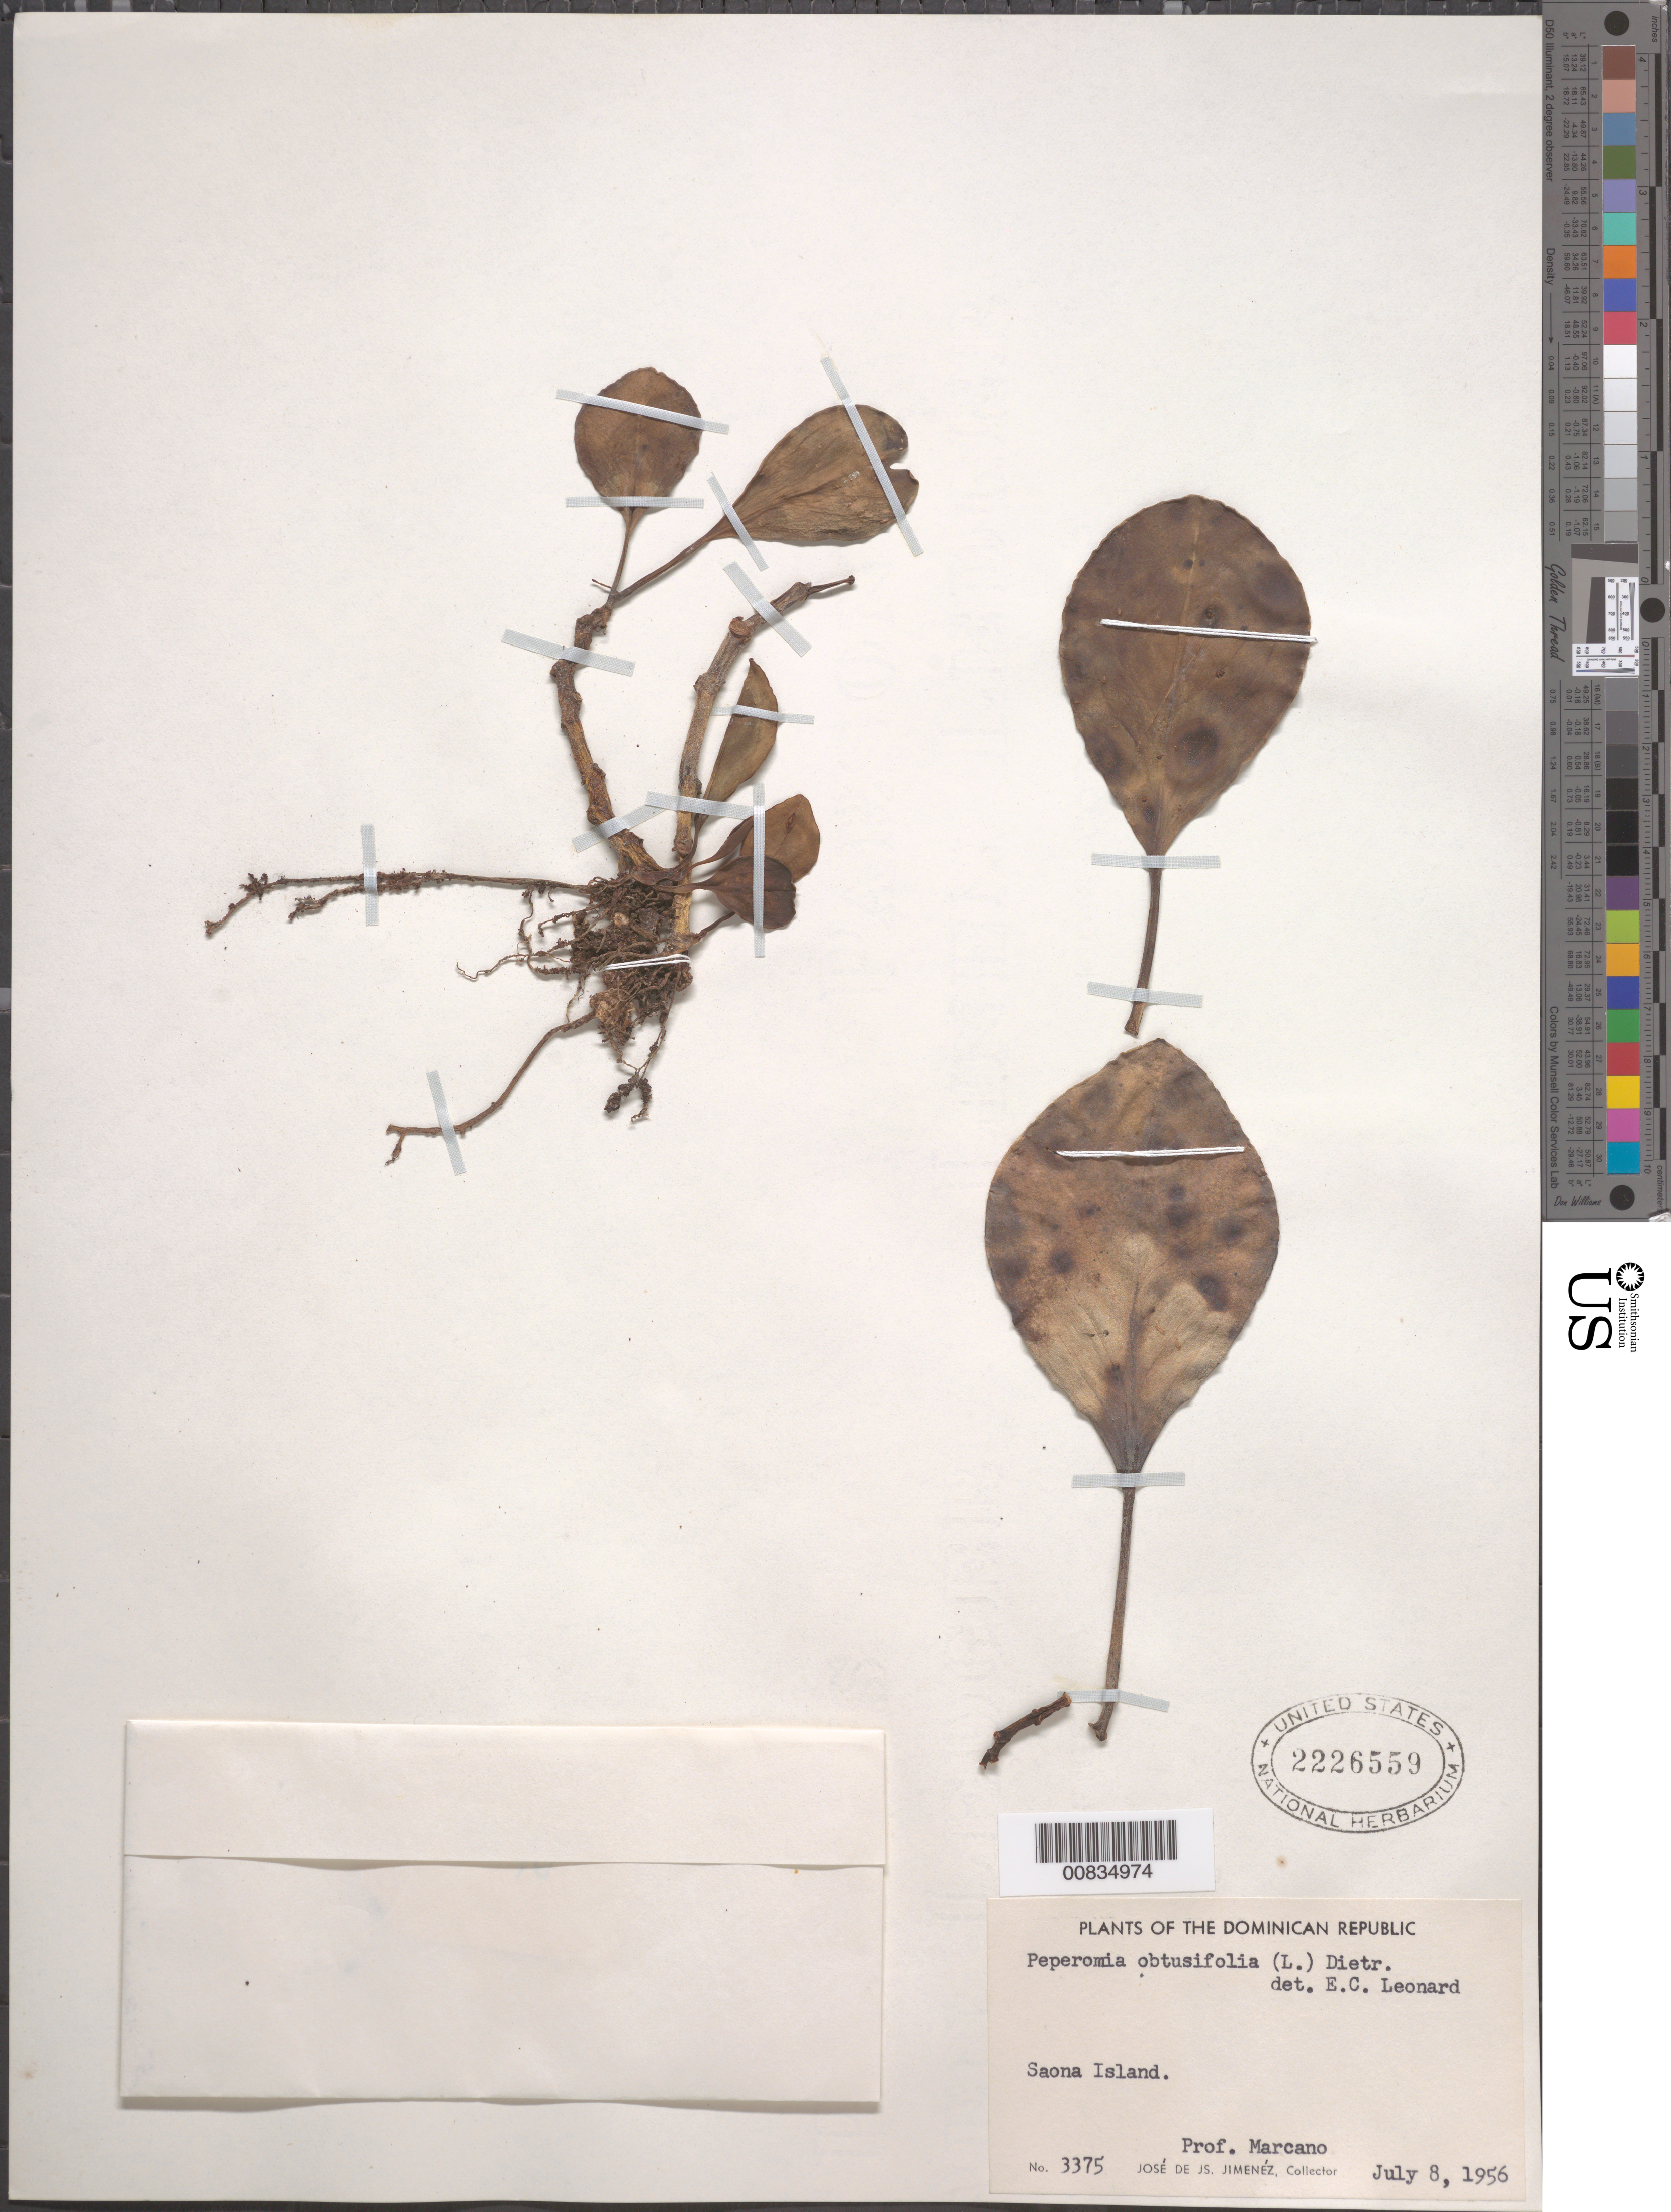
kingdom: Plantae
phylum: Tracheophyta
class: Magnoliopsida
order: Piperales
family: Piperaceae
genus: Peperomia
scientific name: Peperomia obtusifolia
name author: (L.) A. Dietr.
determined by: Leonard, Emery C., (US)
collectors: J. J. Jiménez & E. J. Marcano F.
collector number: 3375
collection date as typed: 08 Jul 1956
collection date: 1956-07-08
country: Dominican Republic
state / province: La Romana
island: Isla Saona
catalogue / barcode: US 2226559